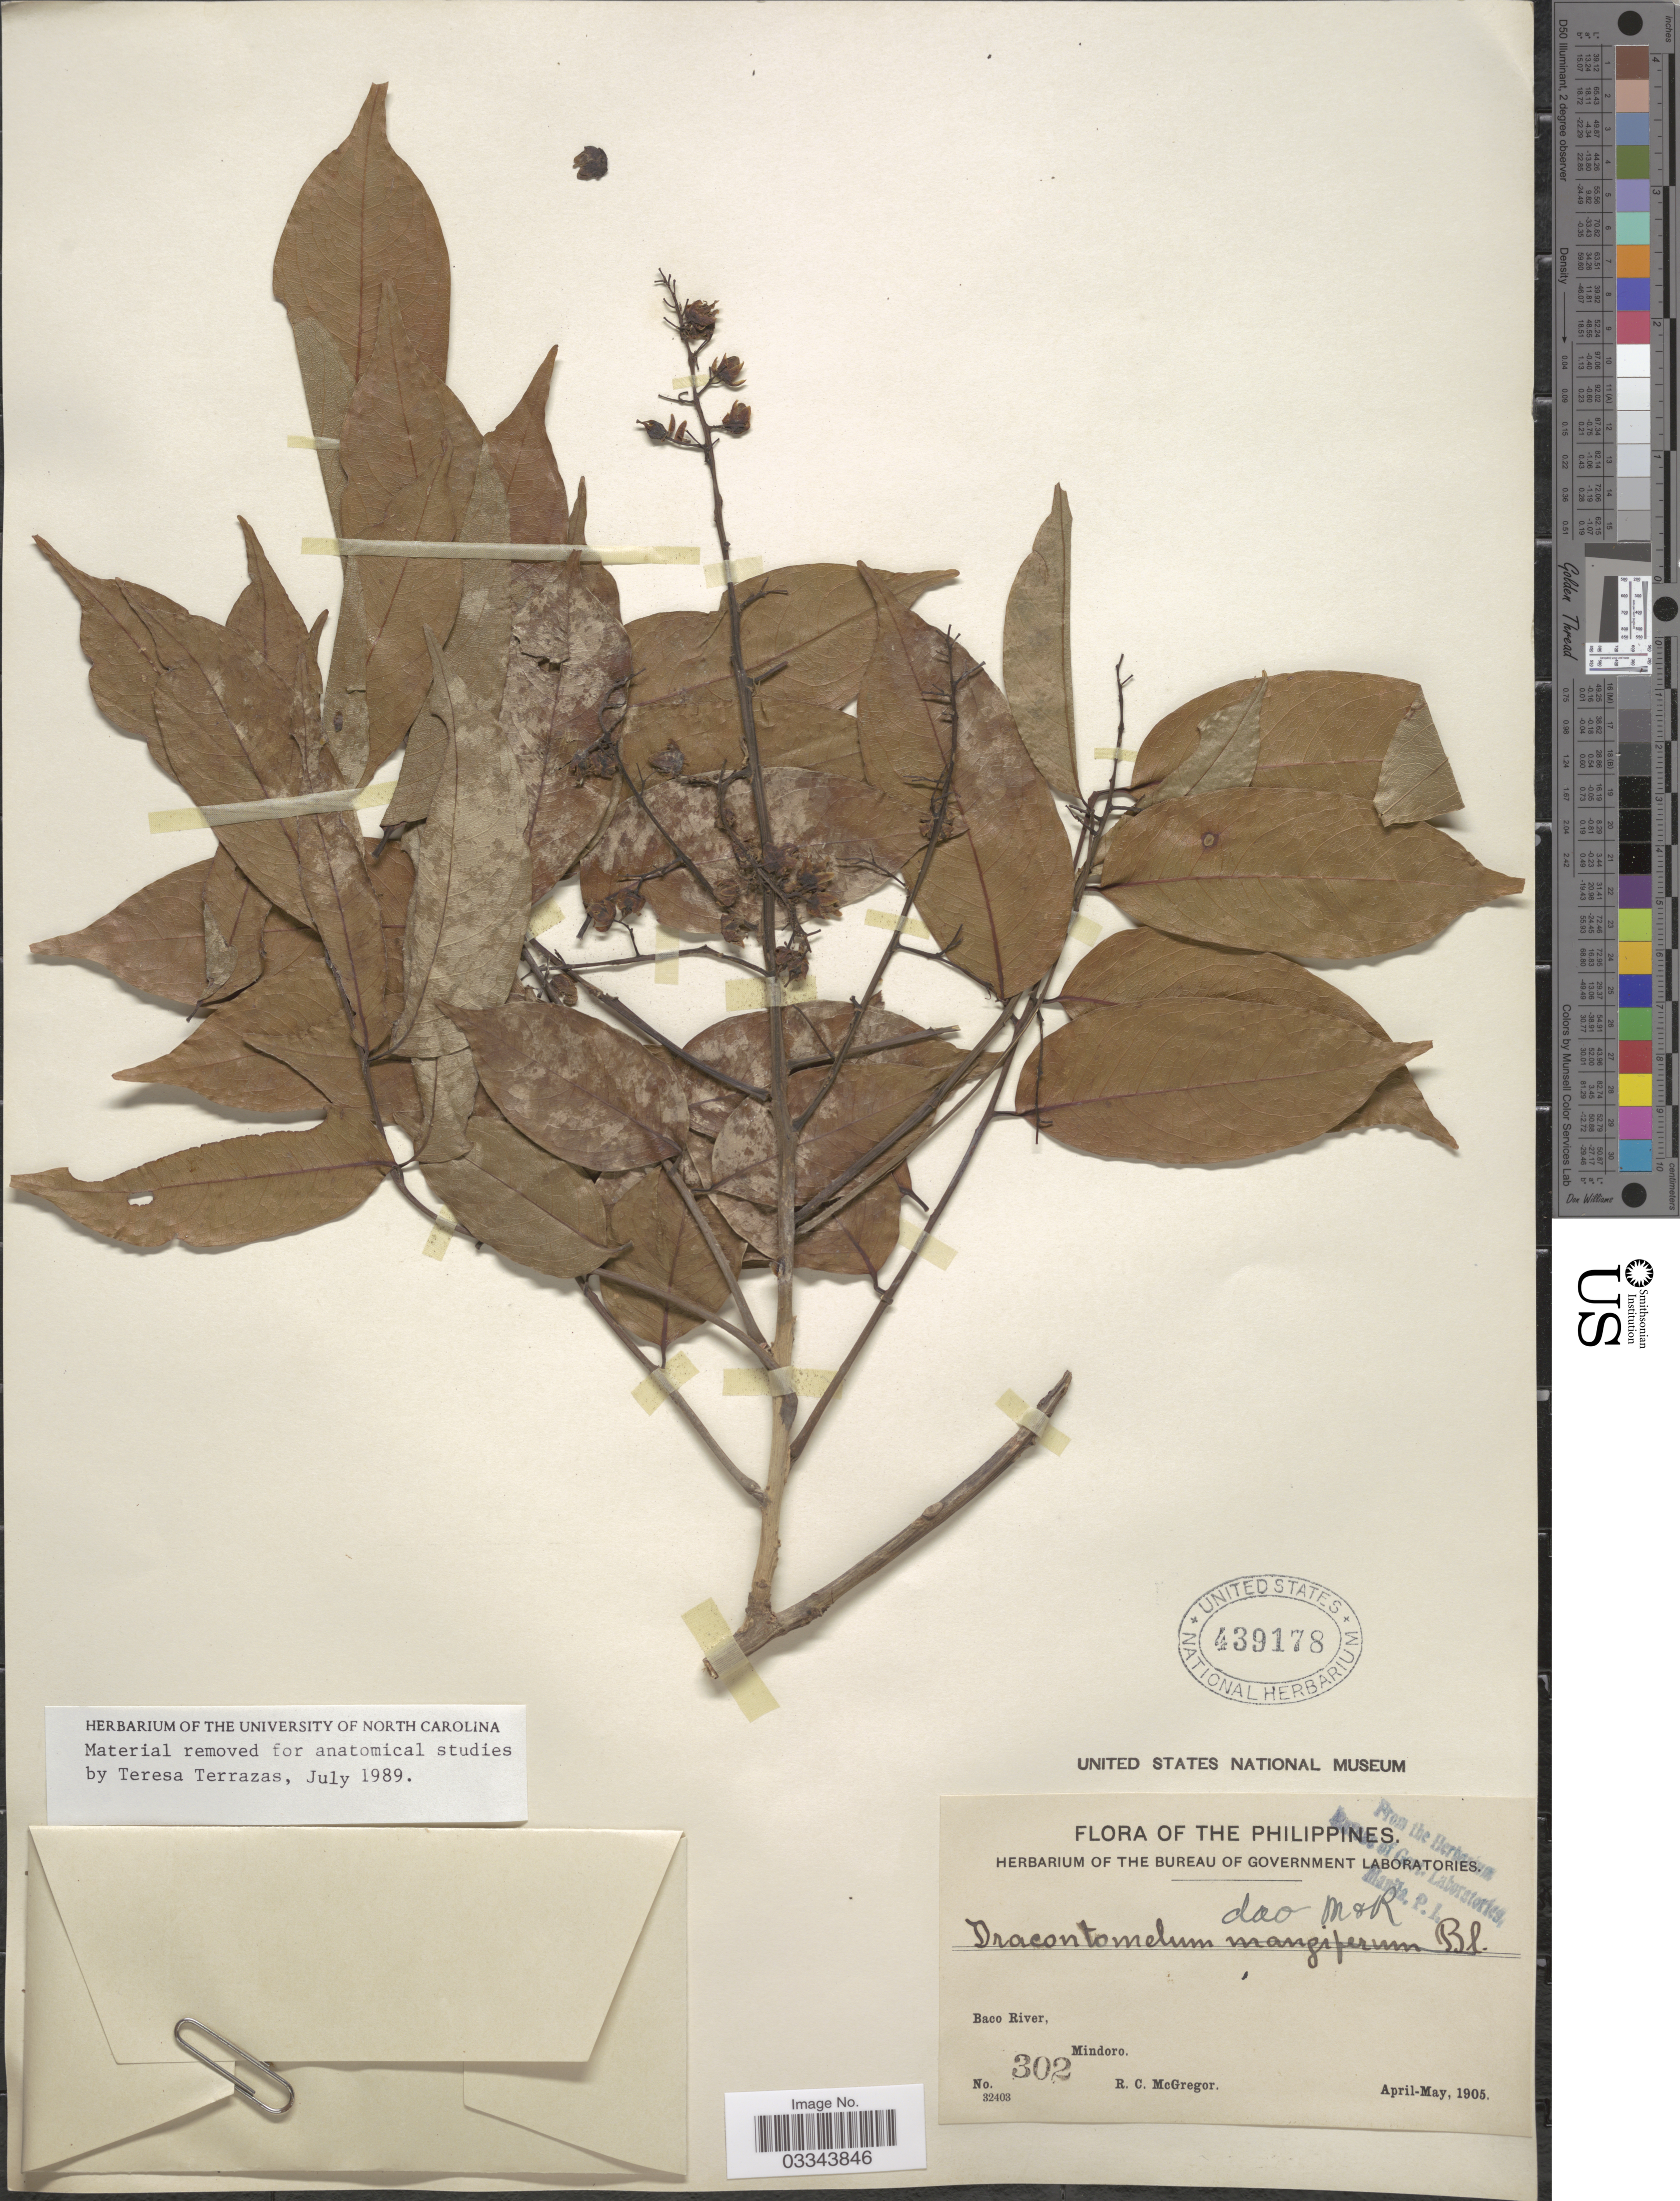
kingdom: Plantae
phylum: Tracheophyta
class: Magnoliopsida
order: Sapindales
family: Anacardiaceae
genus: Dracontomelon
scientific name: Dracontomelon dao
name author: (Blanco) Merr. & Rolfe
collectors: R. C. McGregor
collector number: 302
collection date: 1905-04/1905-05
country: Philippines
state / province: Mimaropa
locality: Baco River, Mindoro.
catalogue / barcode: US 439178